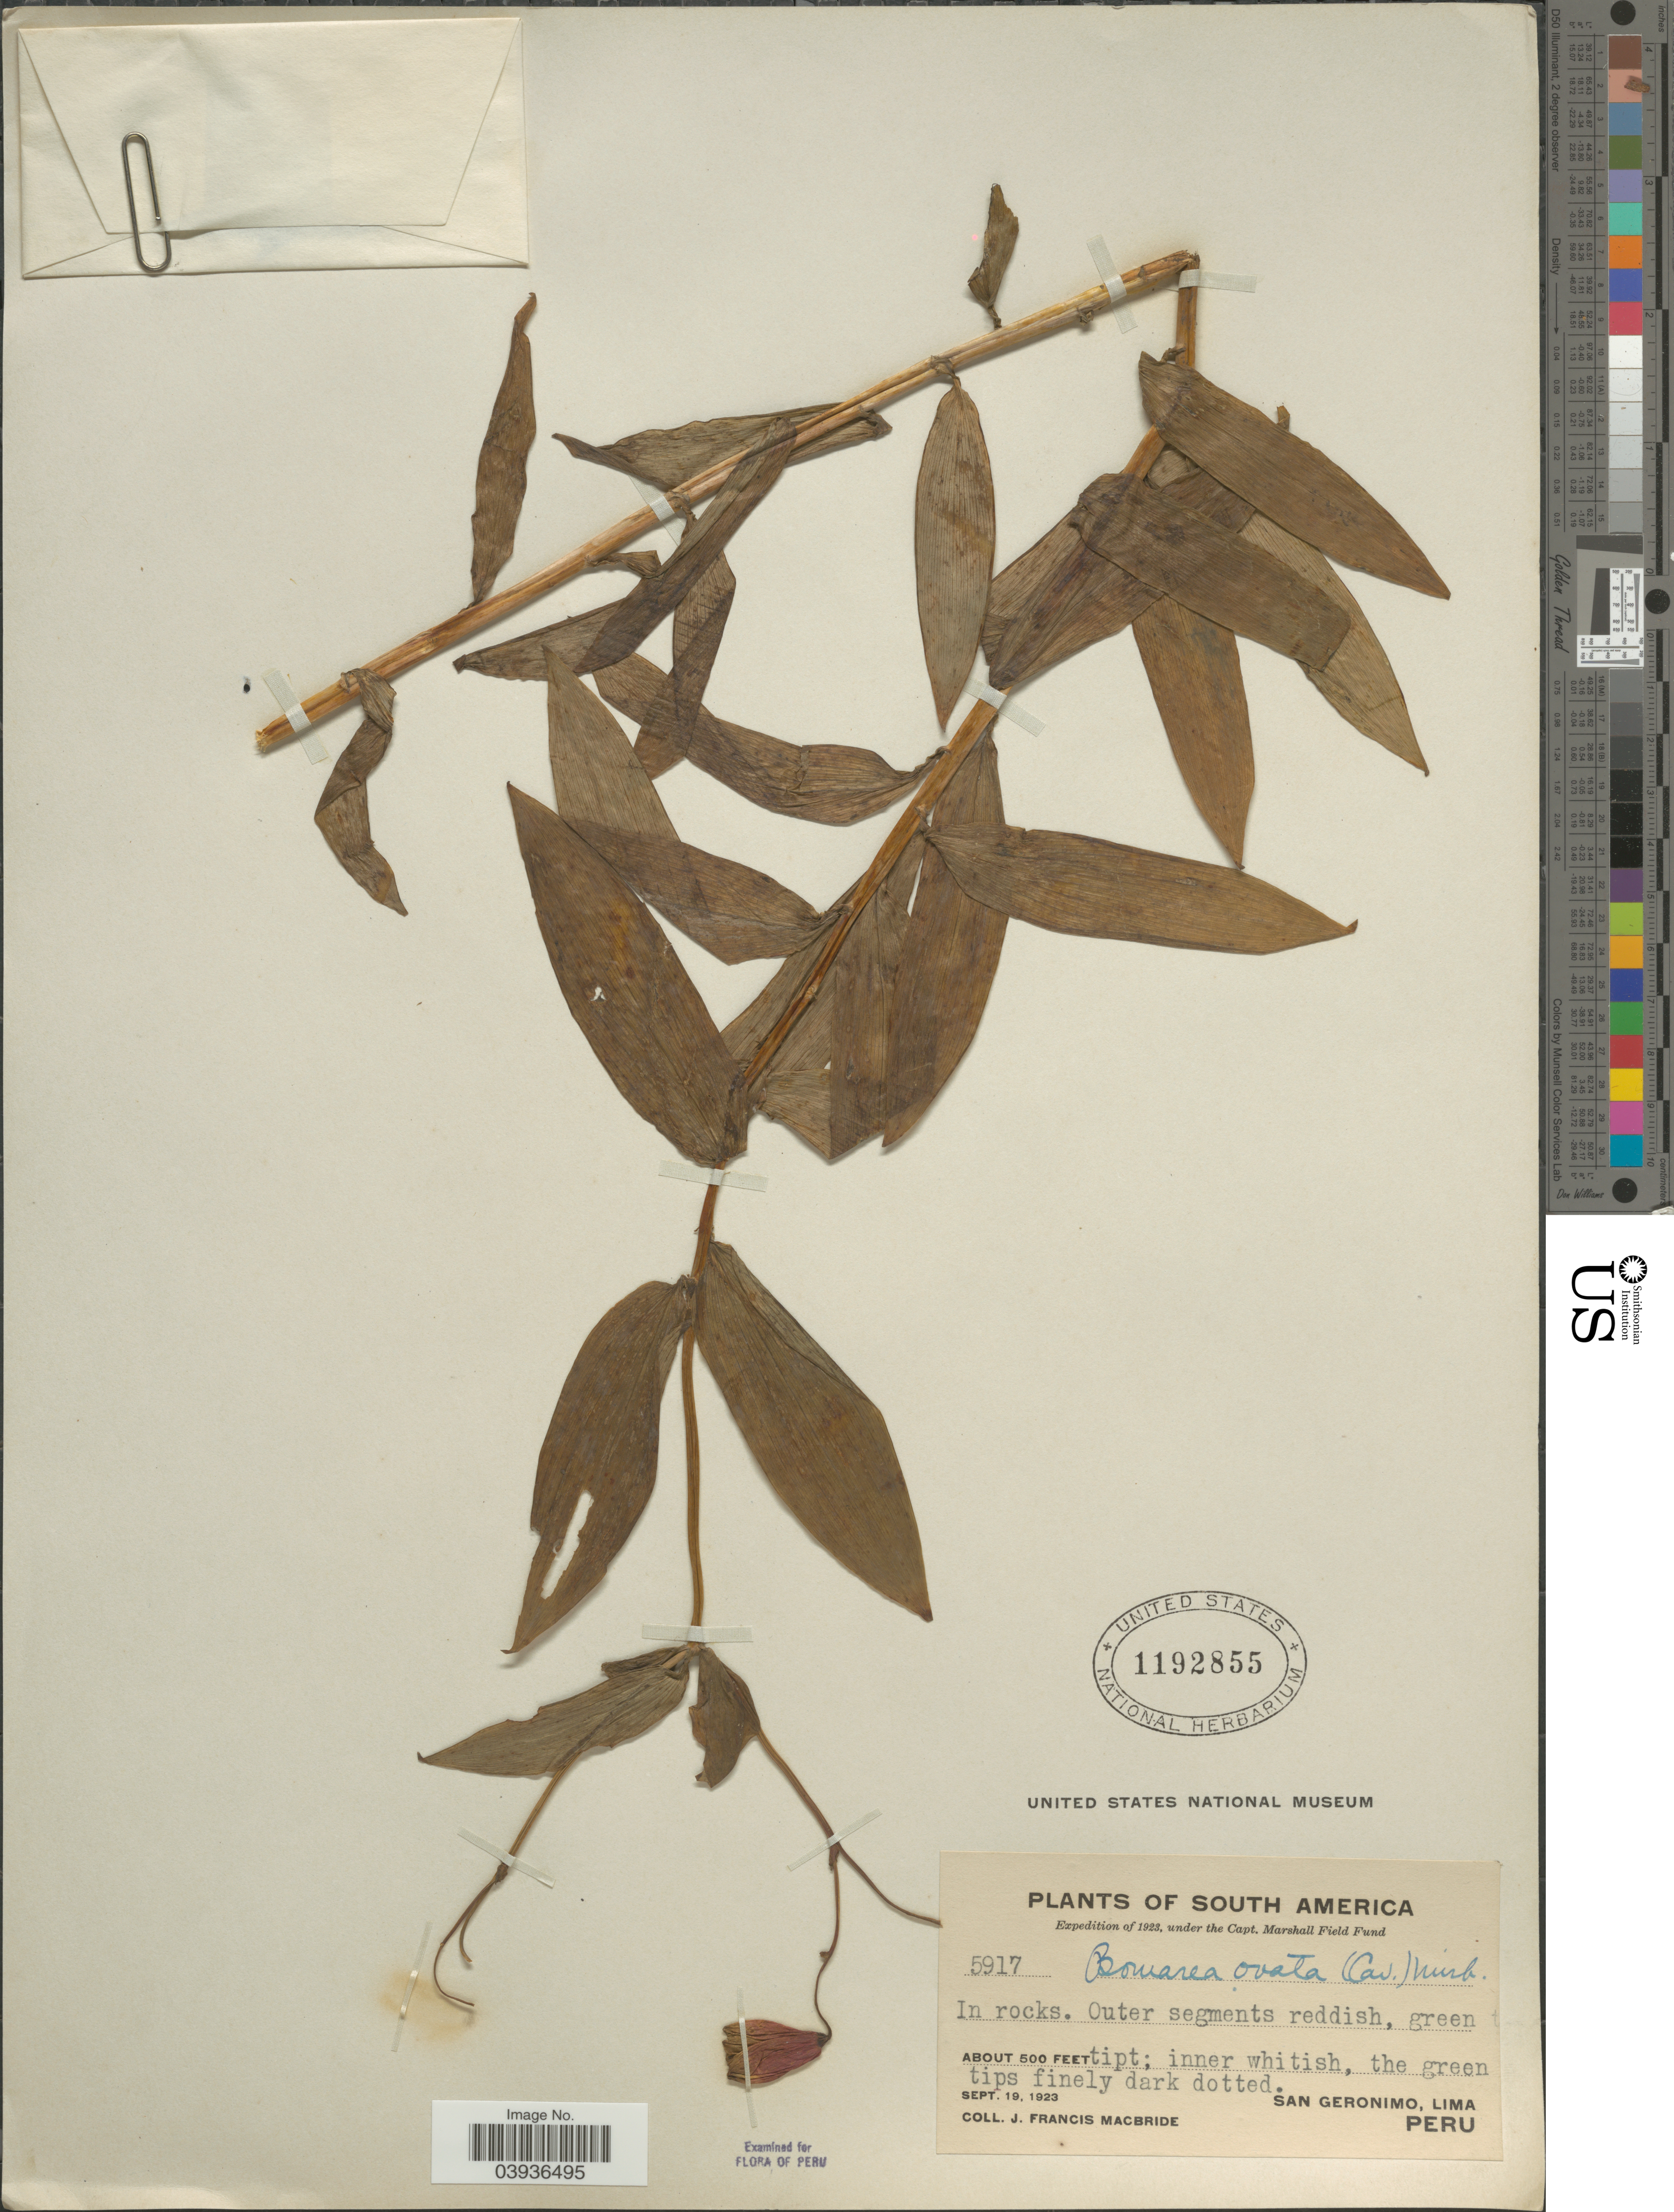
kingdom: Plantae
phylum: Tracheophyta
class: Liliopsida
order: Liliales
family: Alstroemeriaceae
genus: Bomarea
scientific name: Bomarea ovata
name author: (Cav.) Mirb.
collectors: J. F. Macbride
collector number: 5917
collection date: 1923-09-19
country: Peru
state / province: Lima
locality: San Geronimo.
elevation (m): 152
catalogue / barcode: US 1192855